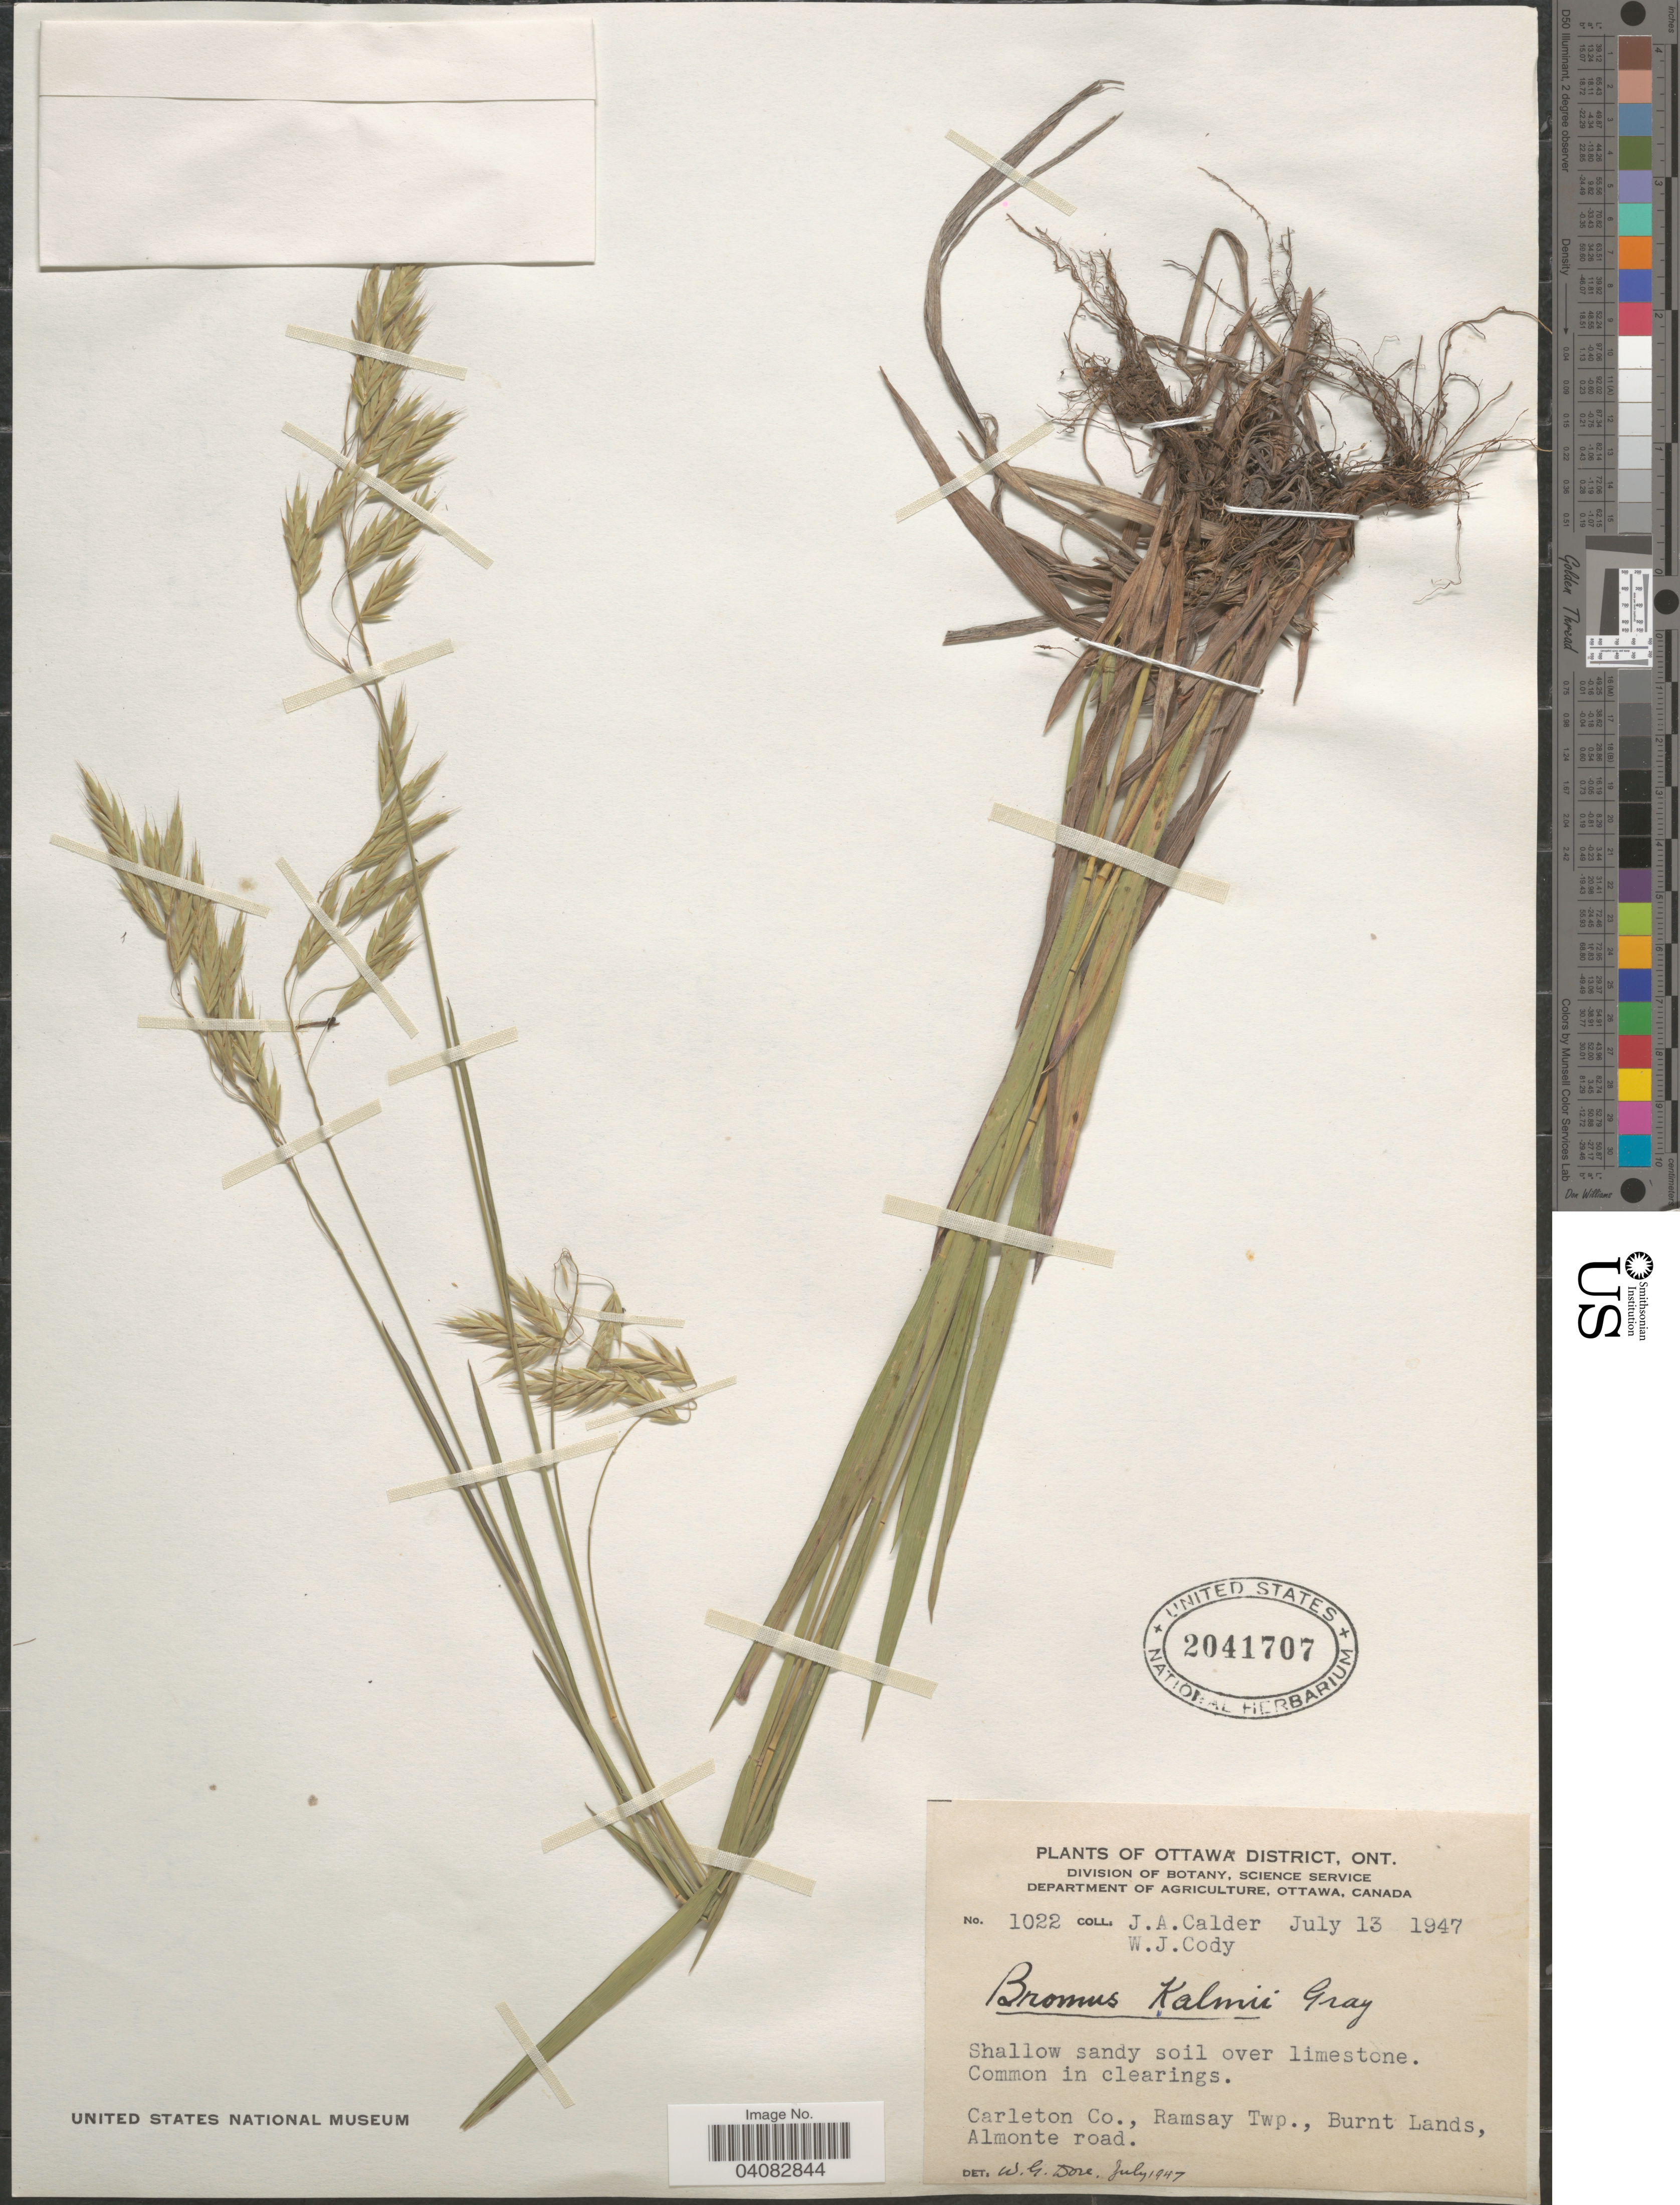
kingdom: Plantae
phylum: Tracheophyta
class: Liliopsida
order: Poales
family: Poaceae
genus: Bromus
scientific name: Bromus kalmii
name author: A. Gray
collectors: J. A. Calder & W. Cody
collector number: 1022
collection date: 1947-07-13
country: Canada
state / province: Ontario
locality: Ottawa District. Shallow sandy soil over limestone. Common in clearings. Carleton Co., Ramsay Twp., Burnt Lands, Almonte Road.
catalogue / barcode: US 2041707